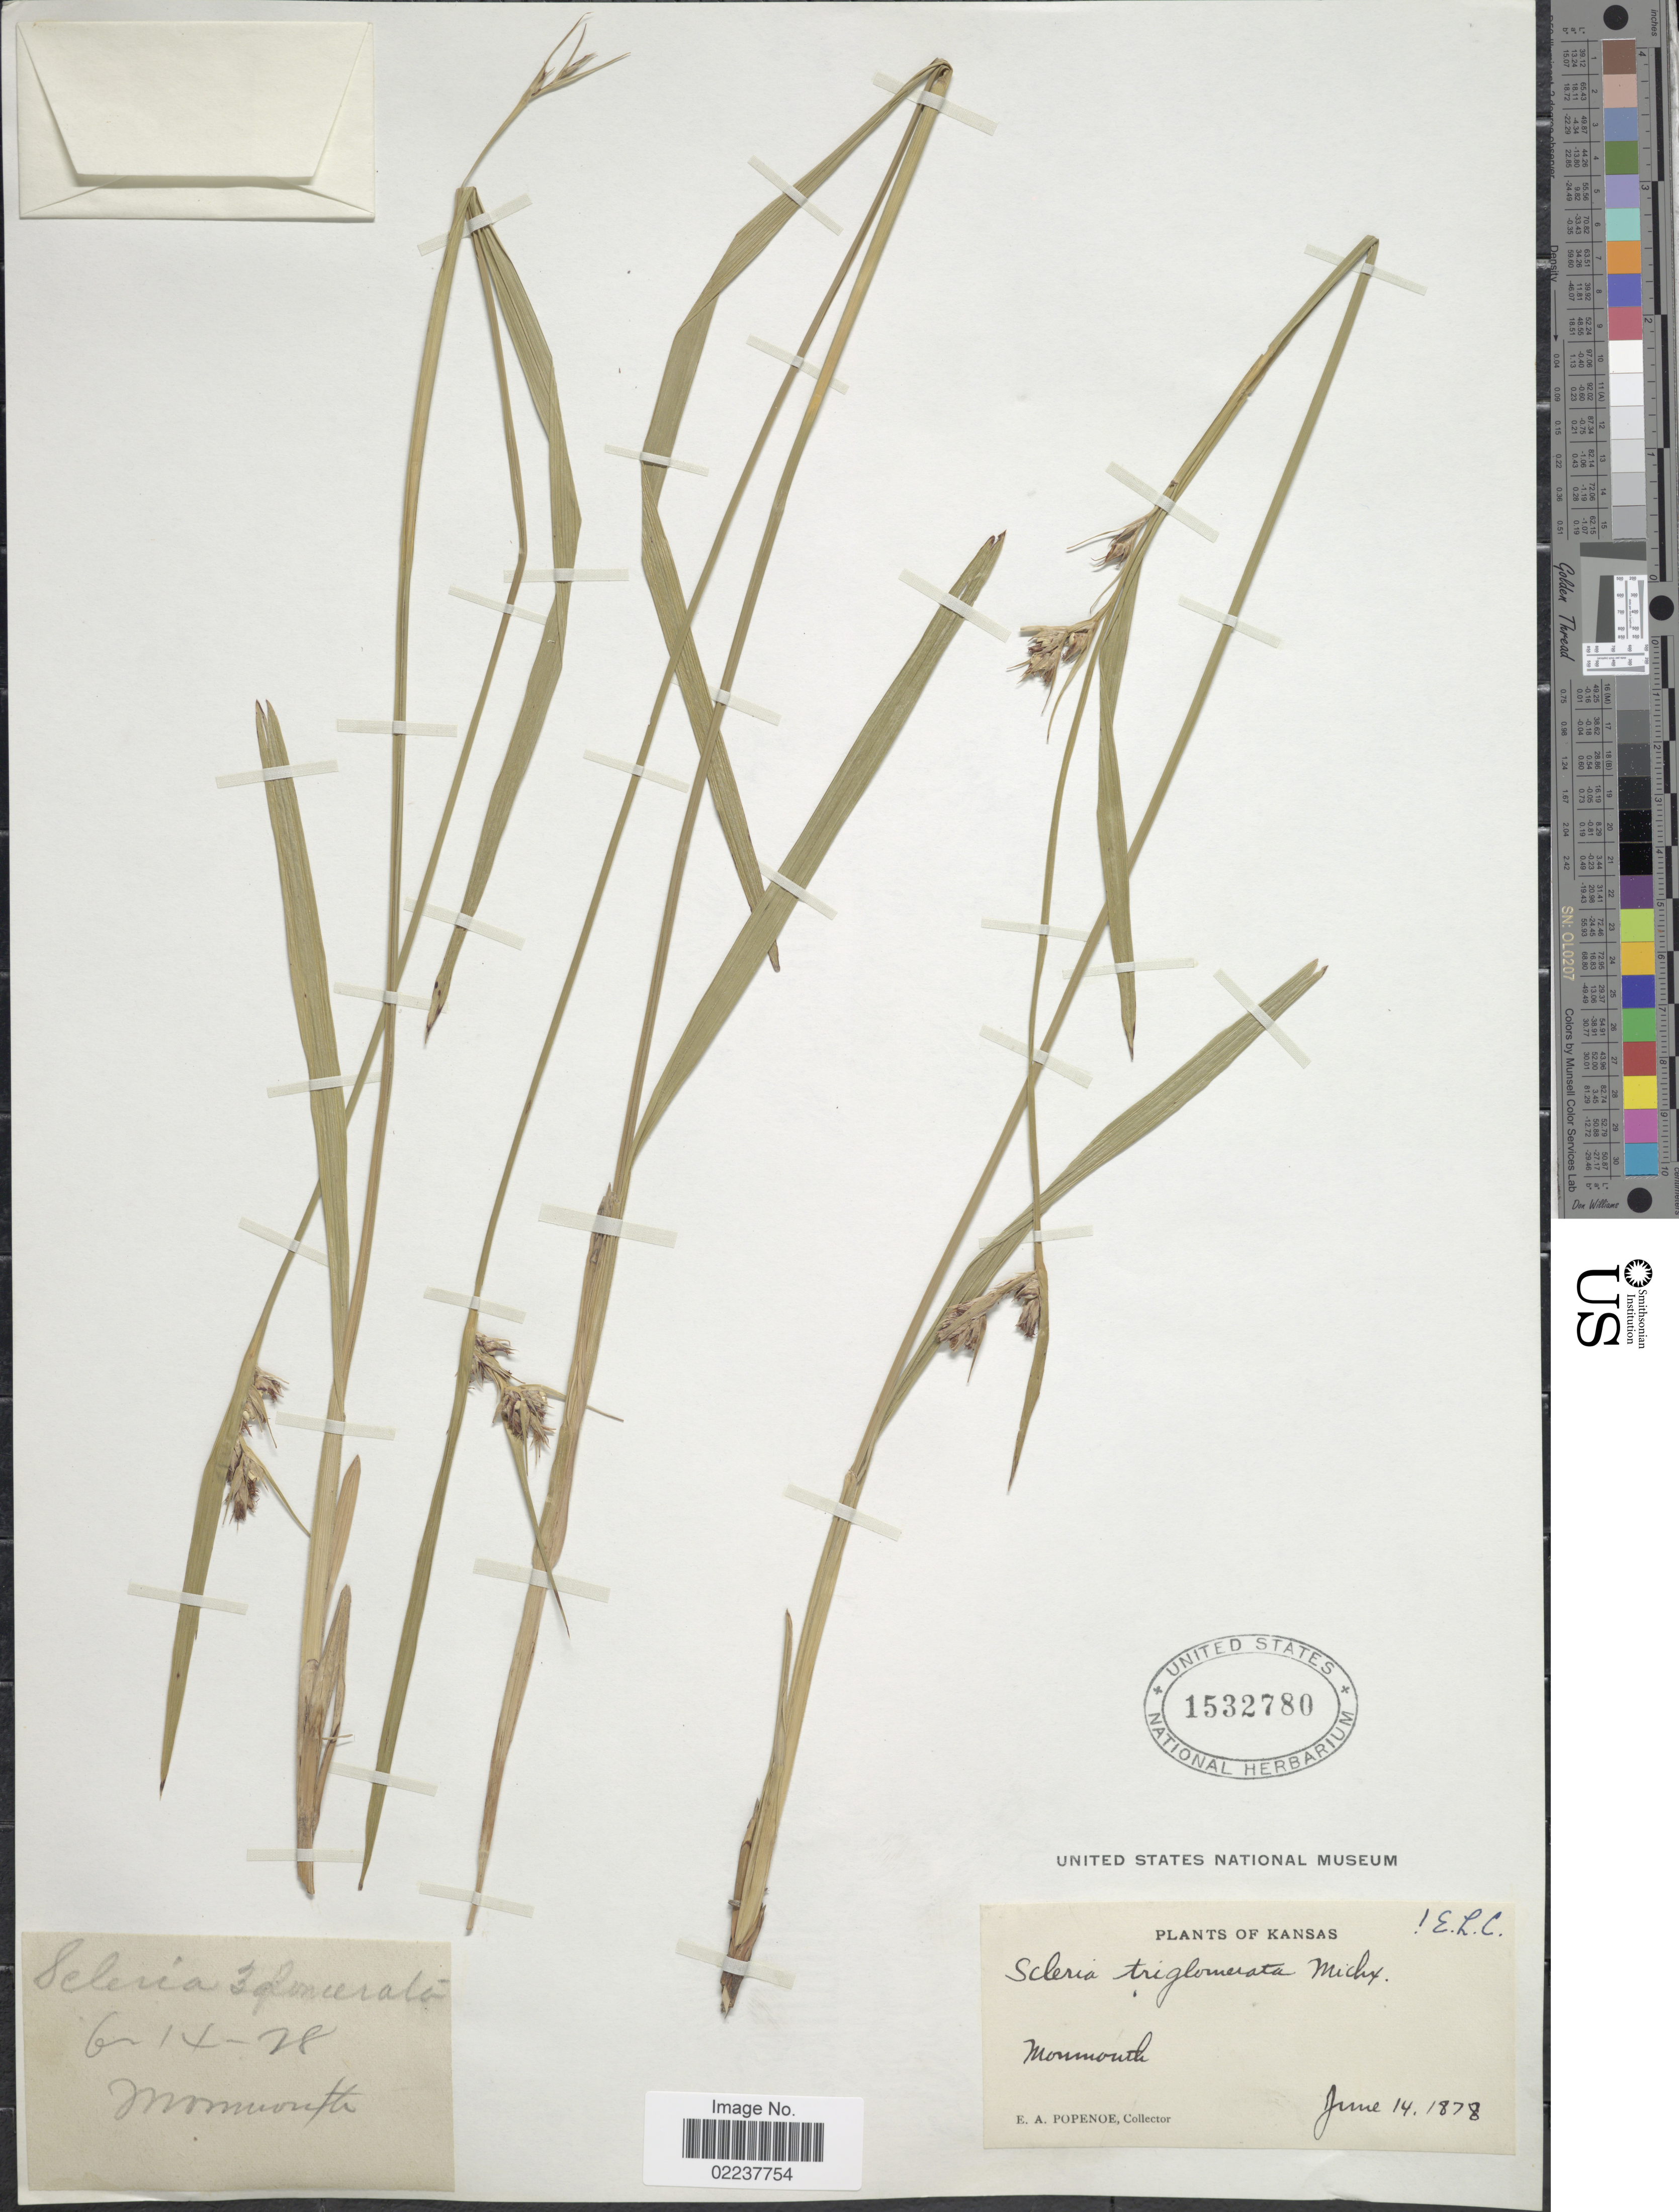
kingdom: Plantae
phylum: Tracheophyta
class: Liliopsida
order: Poales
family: Cyperaceae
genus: Scleria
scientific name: Scleria triglomerata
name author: Michx.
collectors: E. A. Popenoe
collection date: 1878-06-14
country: United States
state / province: Kansas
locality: Monmouth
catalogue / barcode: US 1532780